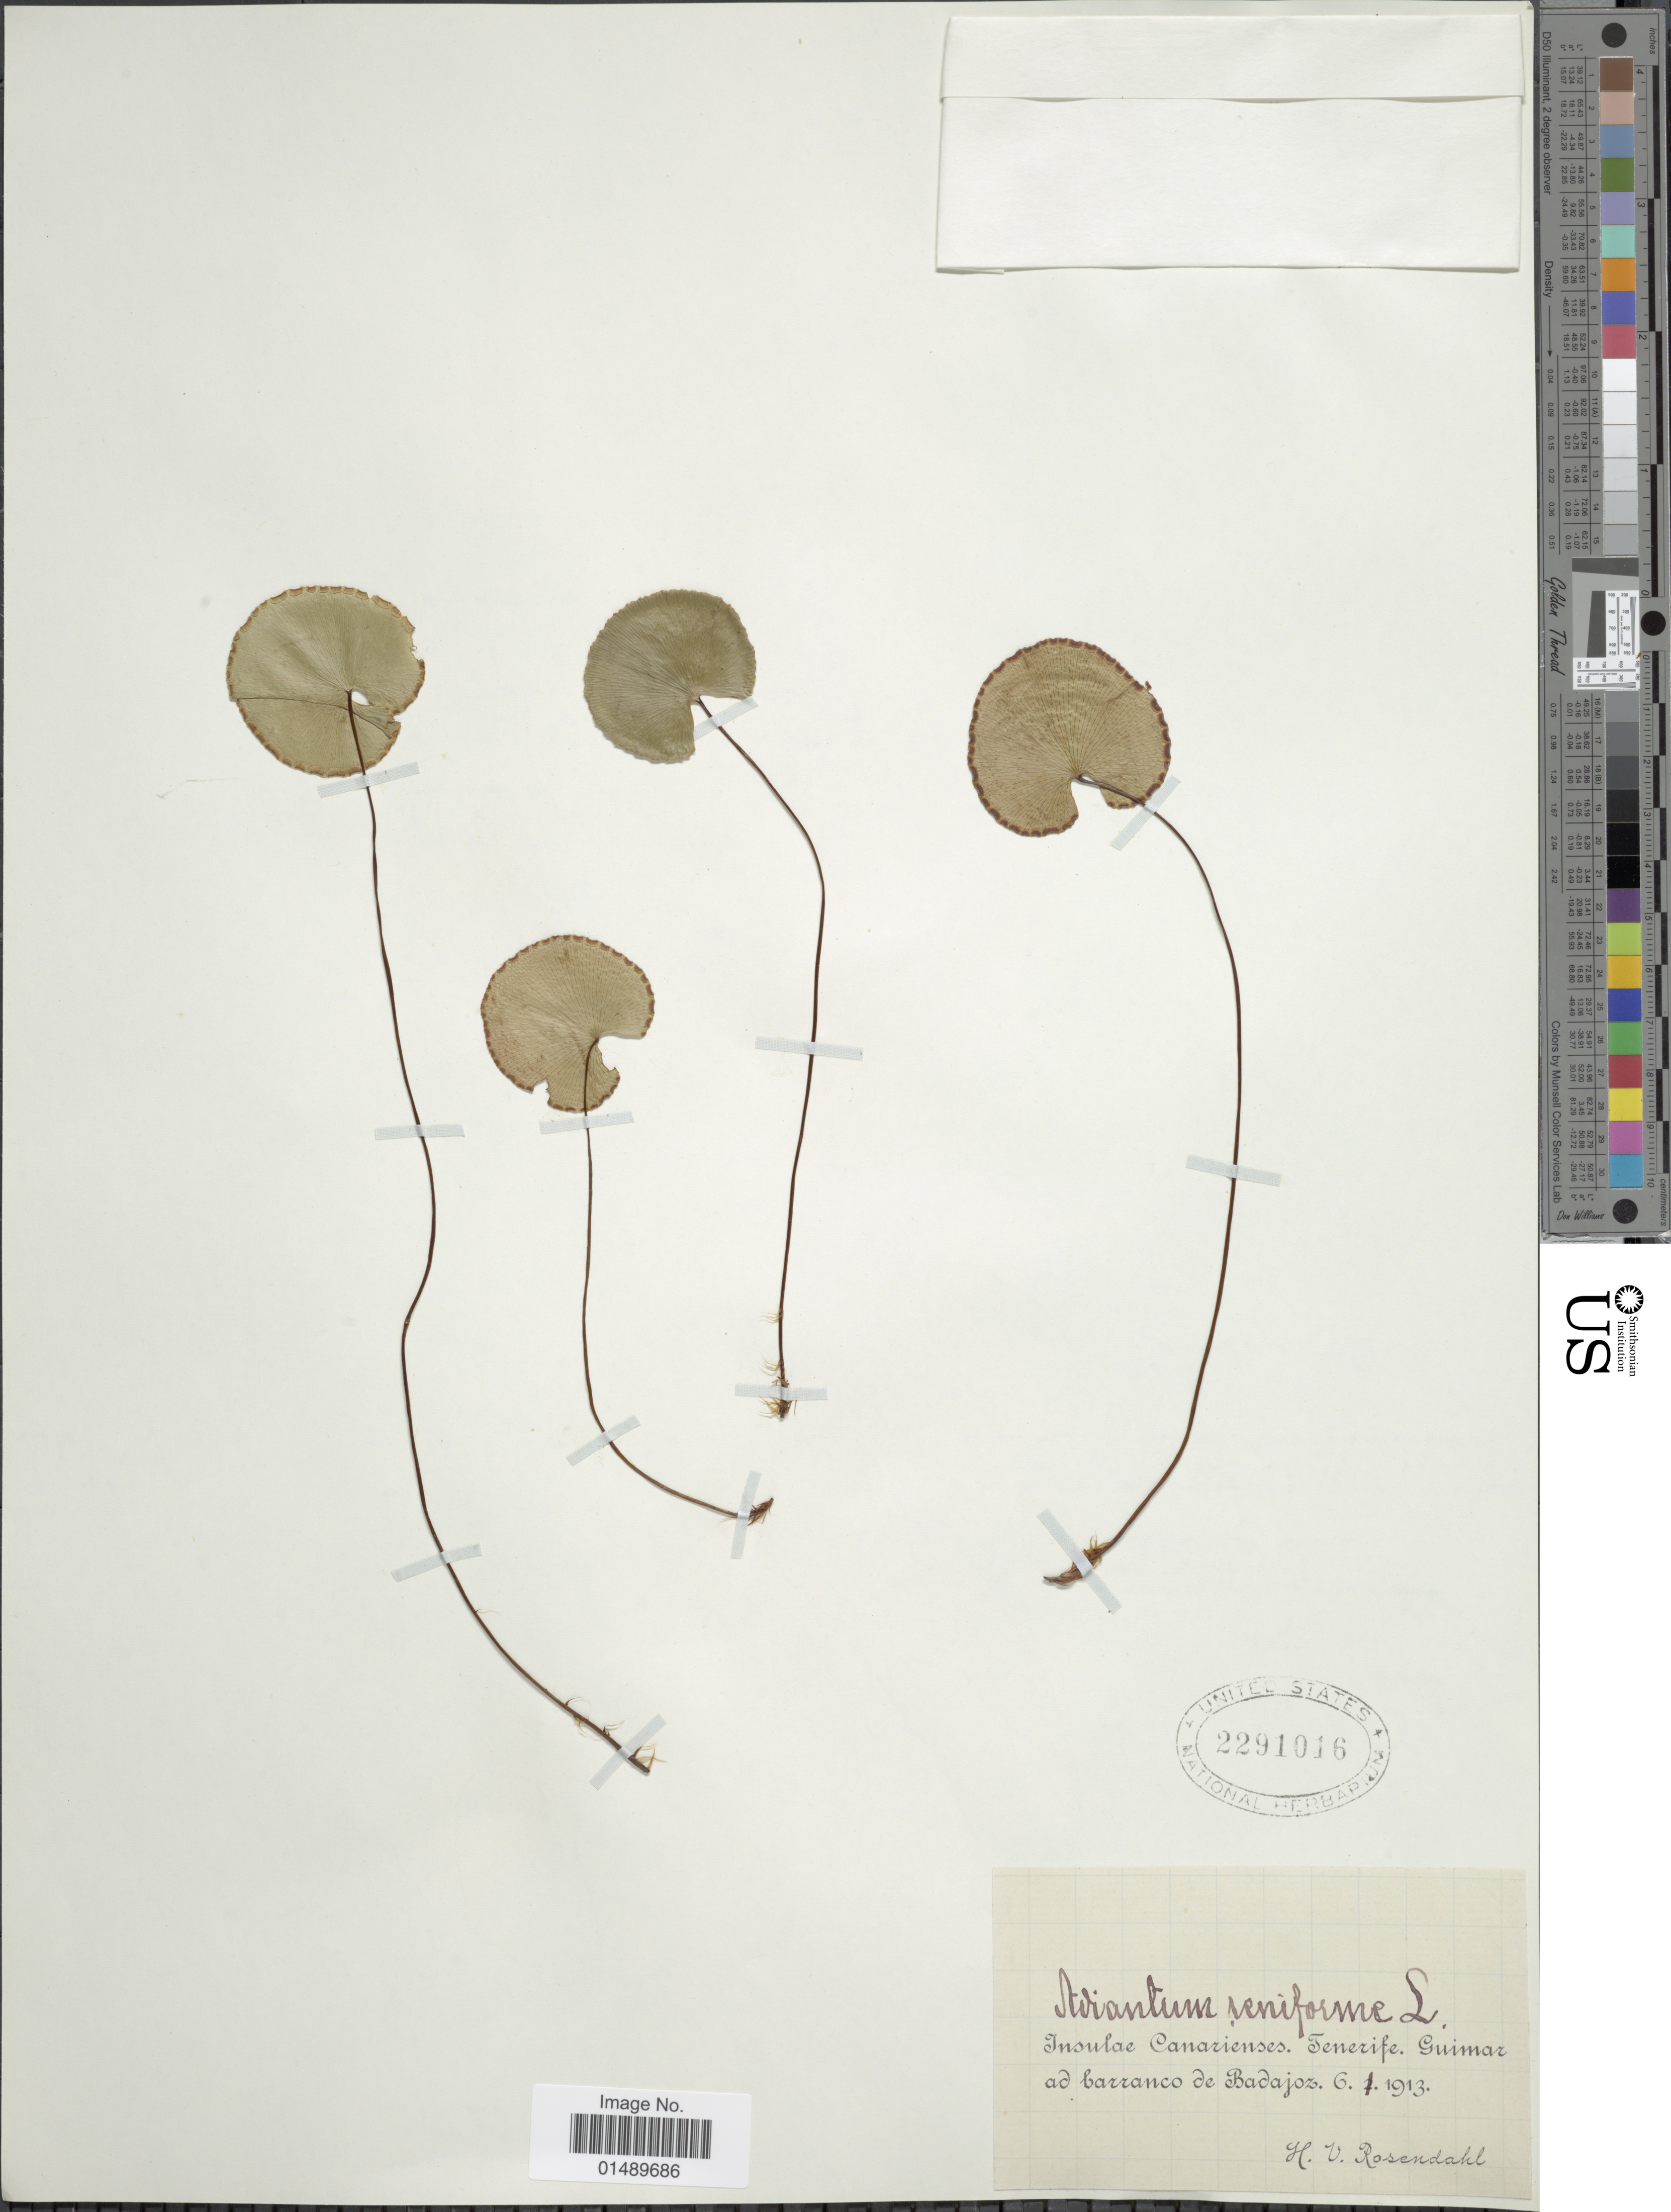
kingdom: Plantae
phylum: Tracheophyta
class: Polypodiopsida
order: Polypodiales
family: Pteridaceae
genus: Adiantum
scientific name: Adiantum reniforme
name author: L.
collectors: H. V. Rosendahl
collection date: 1913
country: Spain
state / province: Canarias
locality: Canarienses, Tenerife, Guimar ad barranco de Badajoz.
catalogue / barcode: US 2291016